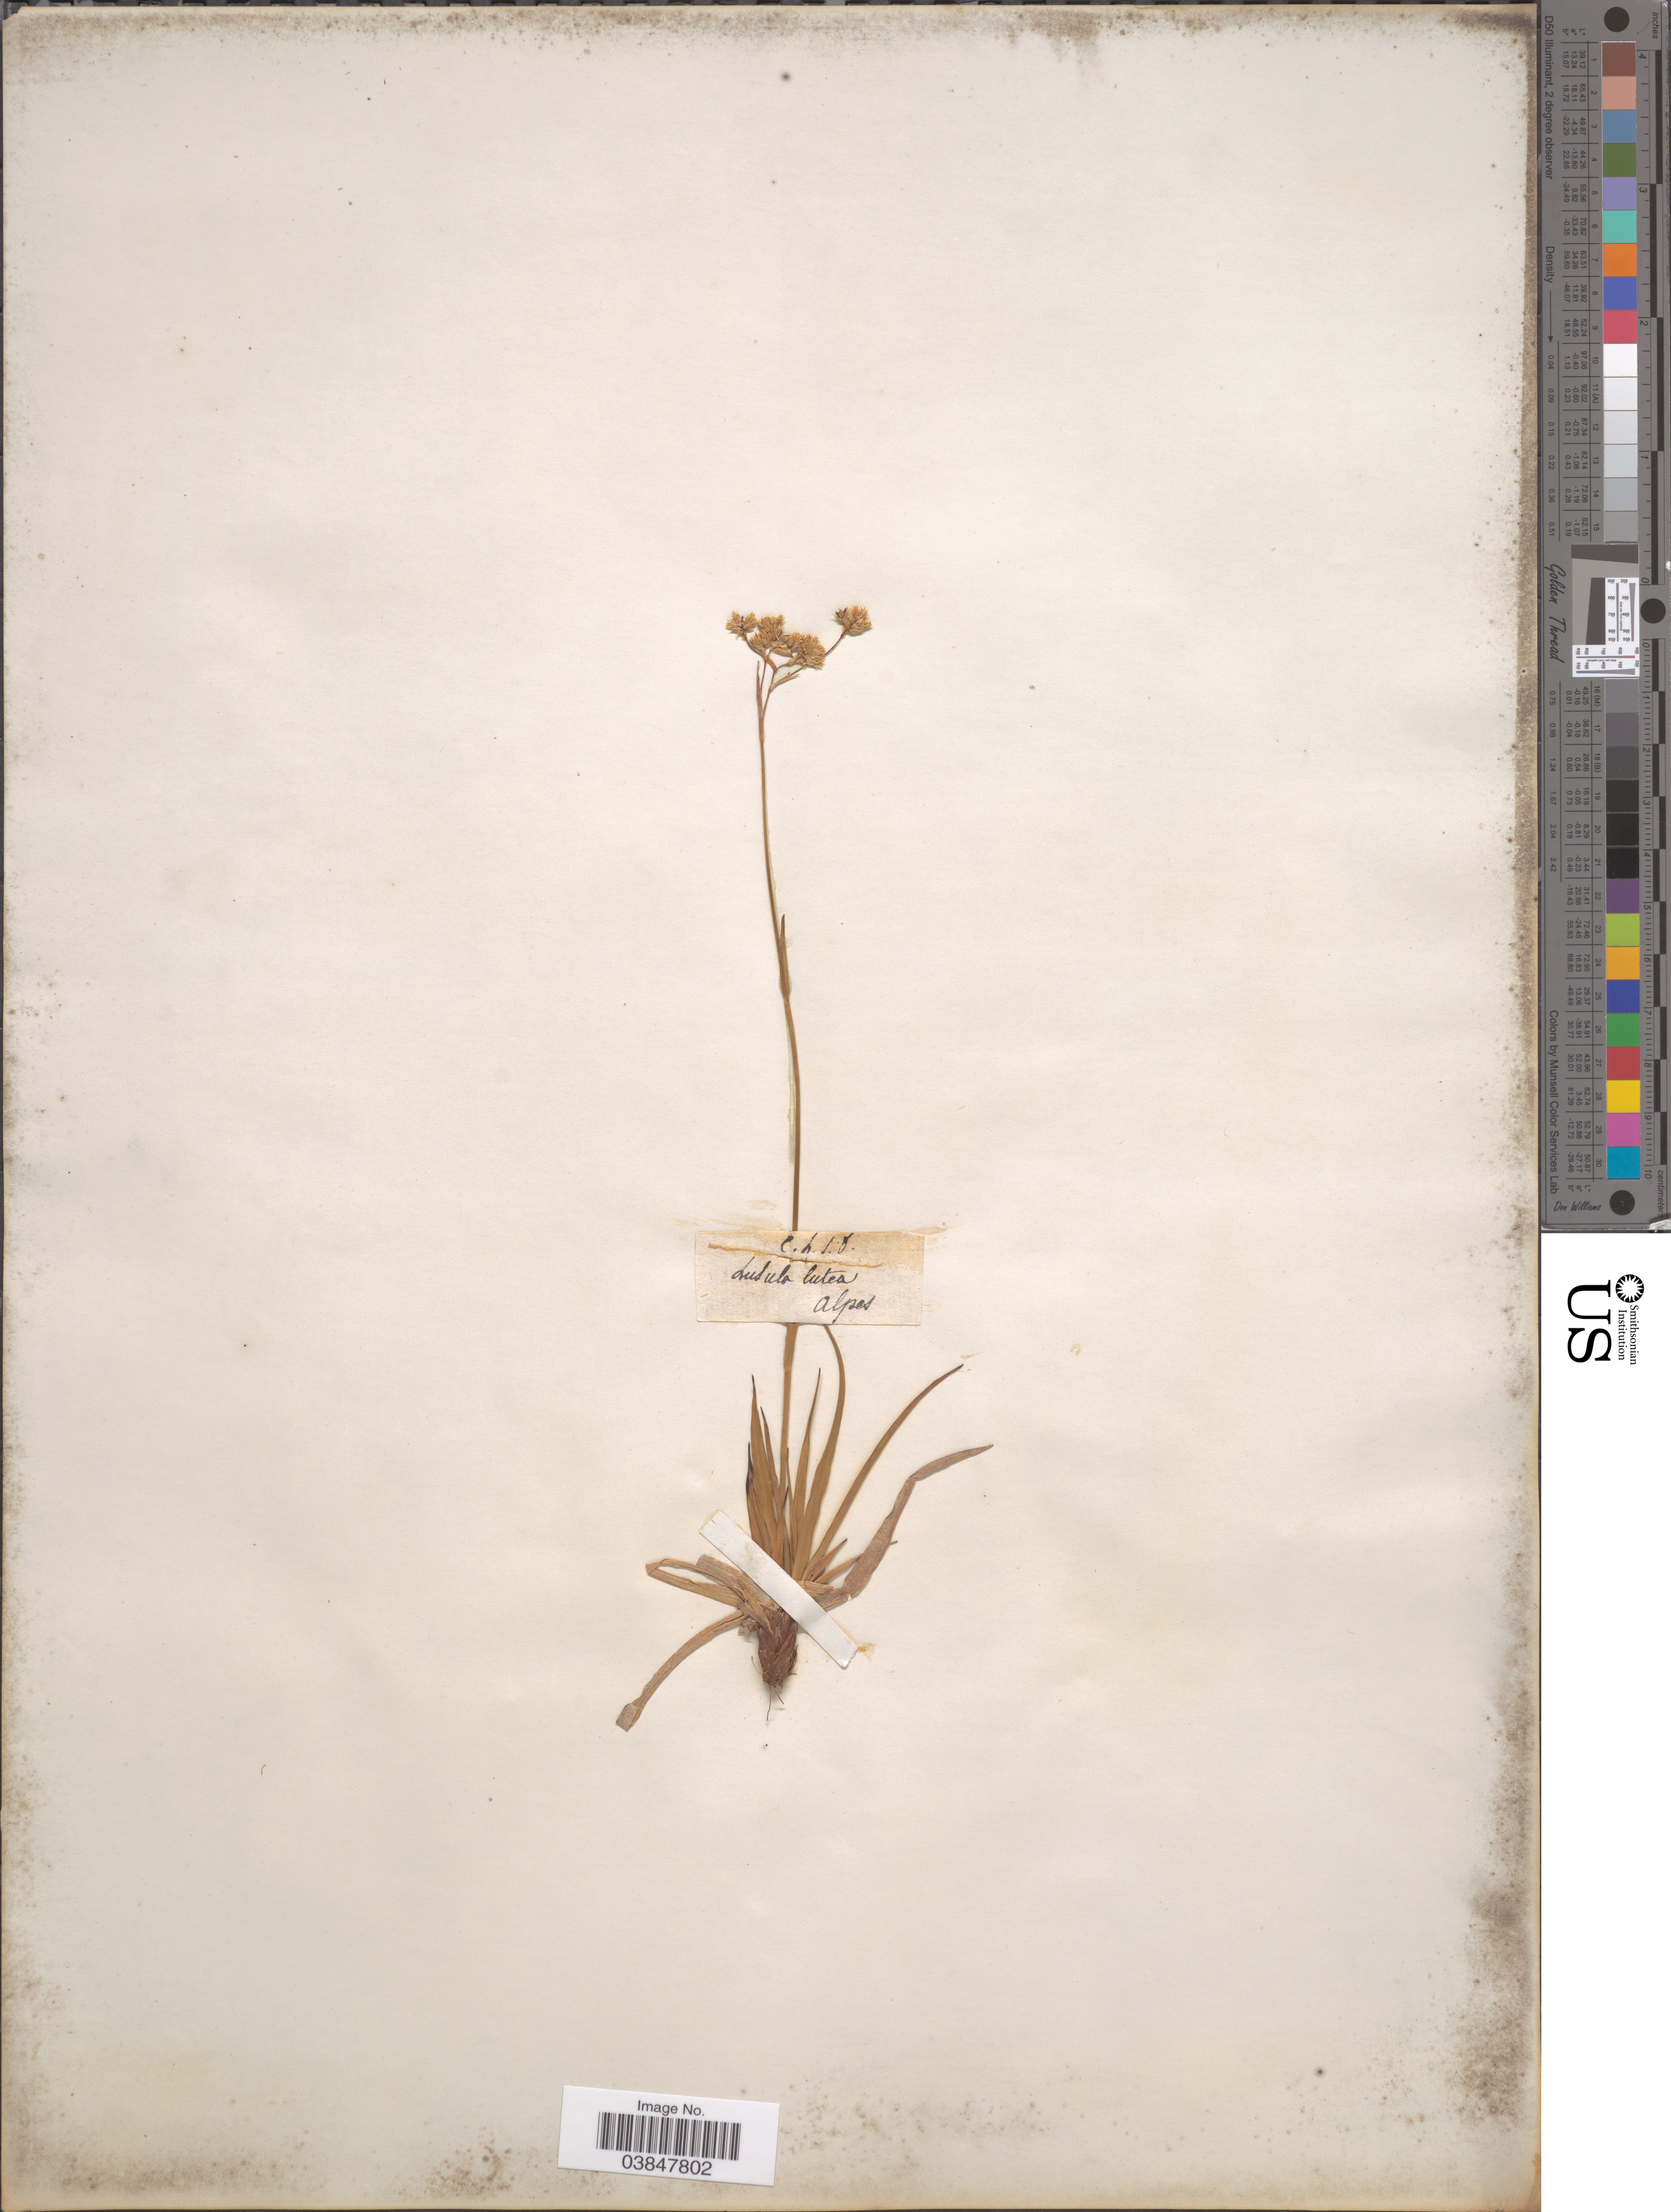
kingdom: Plantae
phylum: Tracheophyta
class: Liliopsida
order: Poales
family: Juncaceae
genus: Luzula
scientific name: Luzula lutea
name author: (All.) DC.